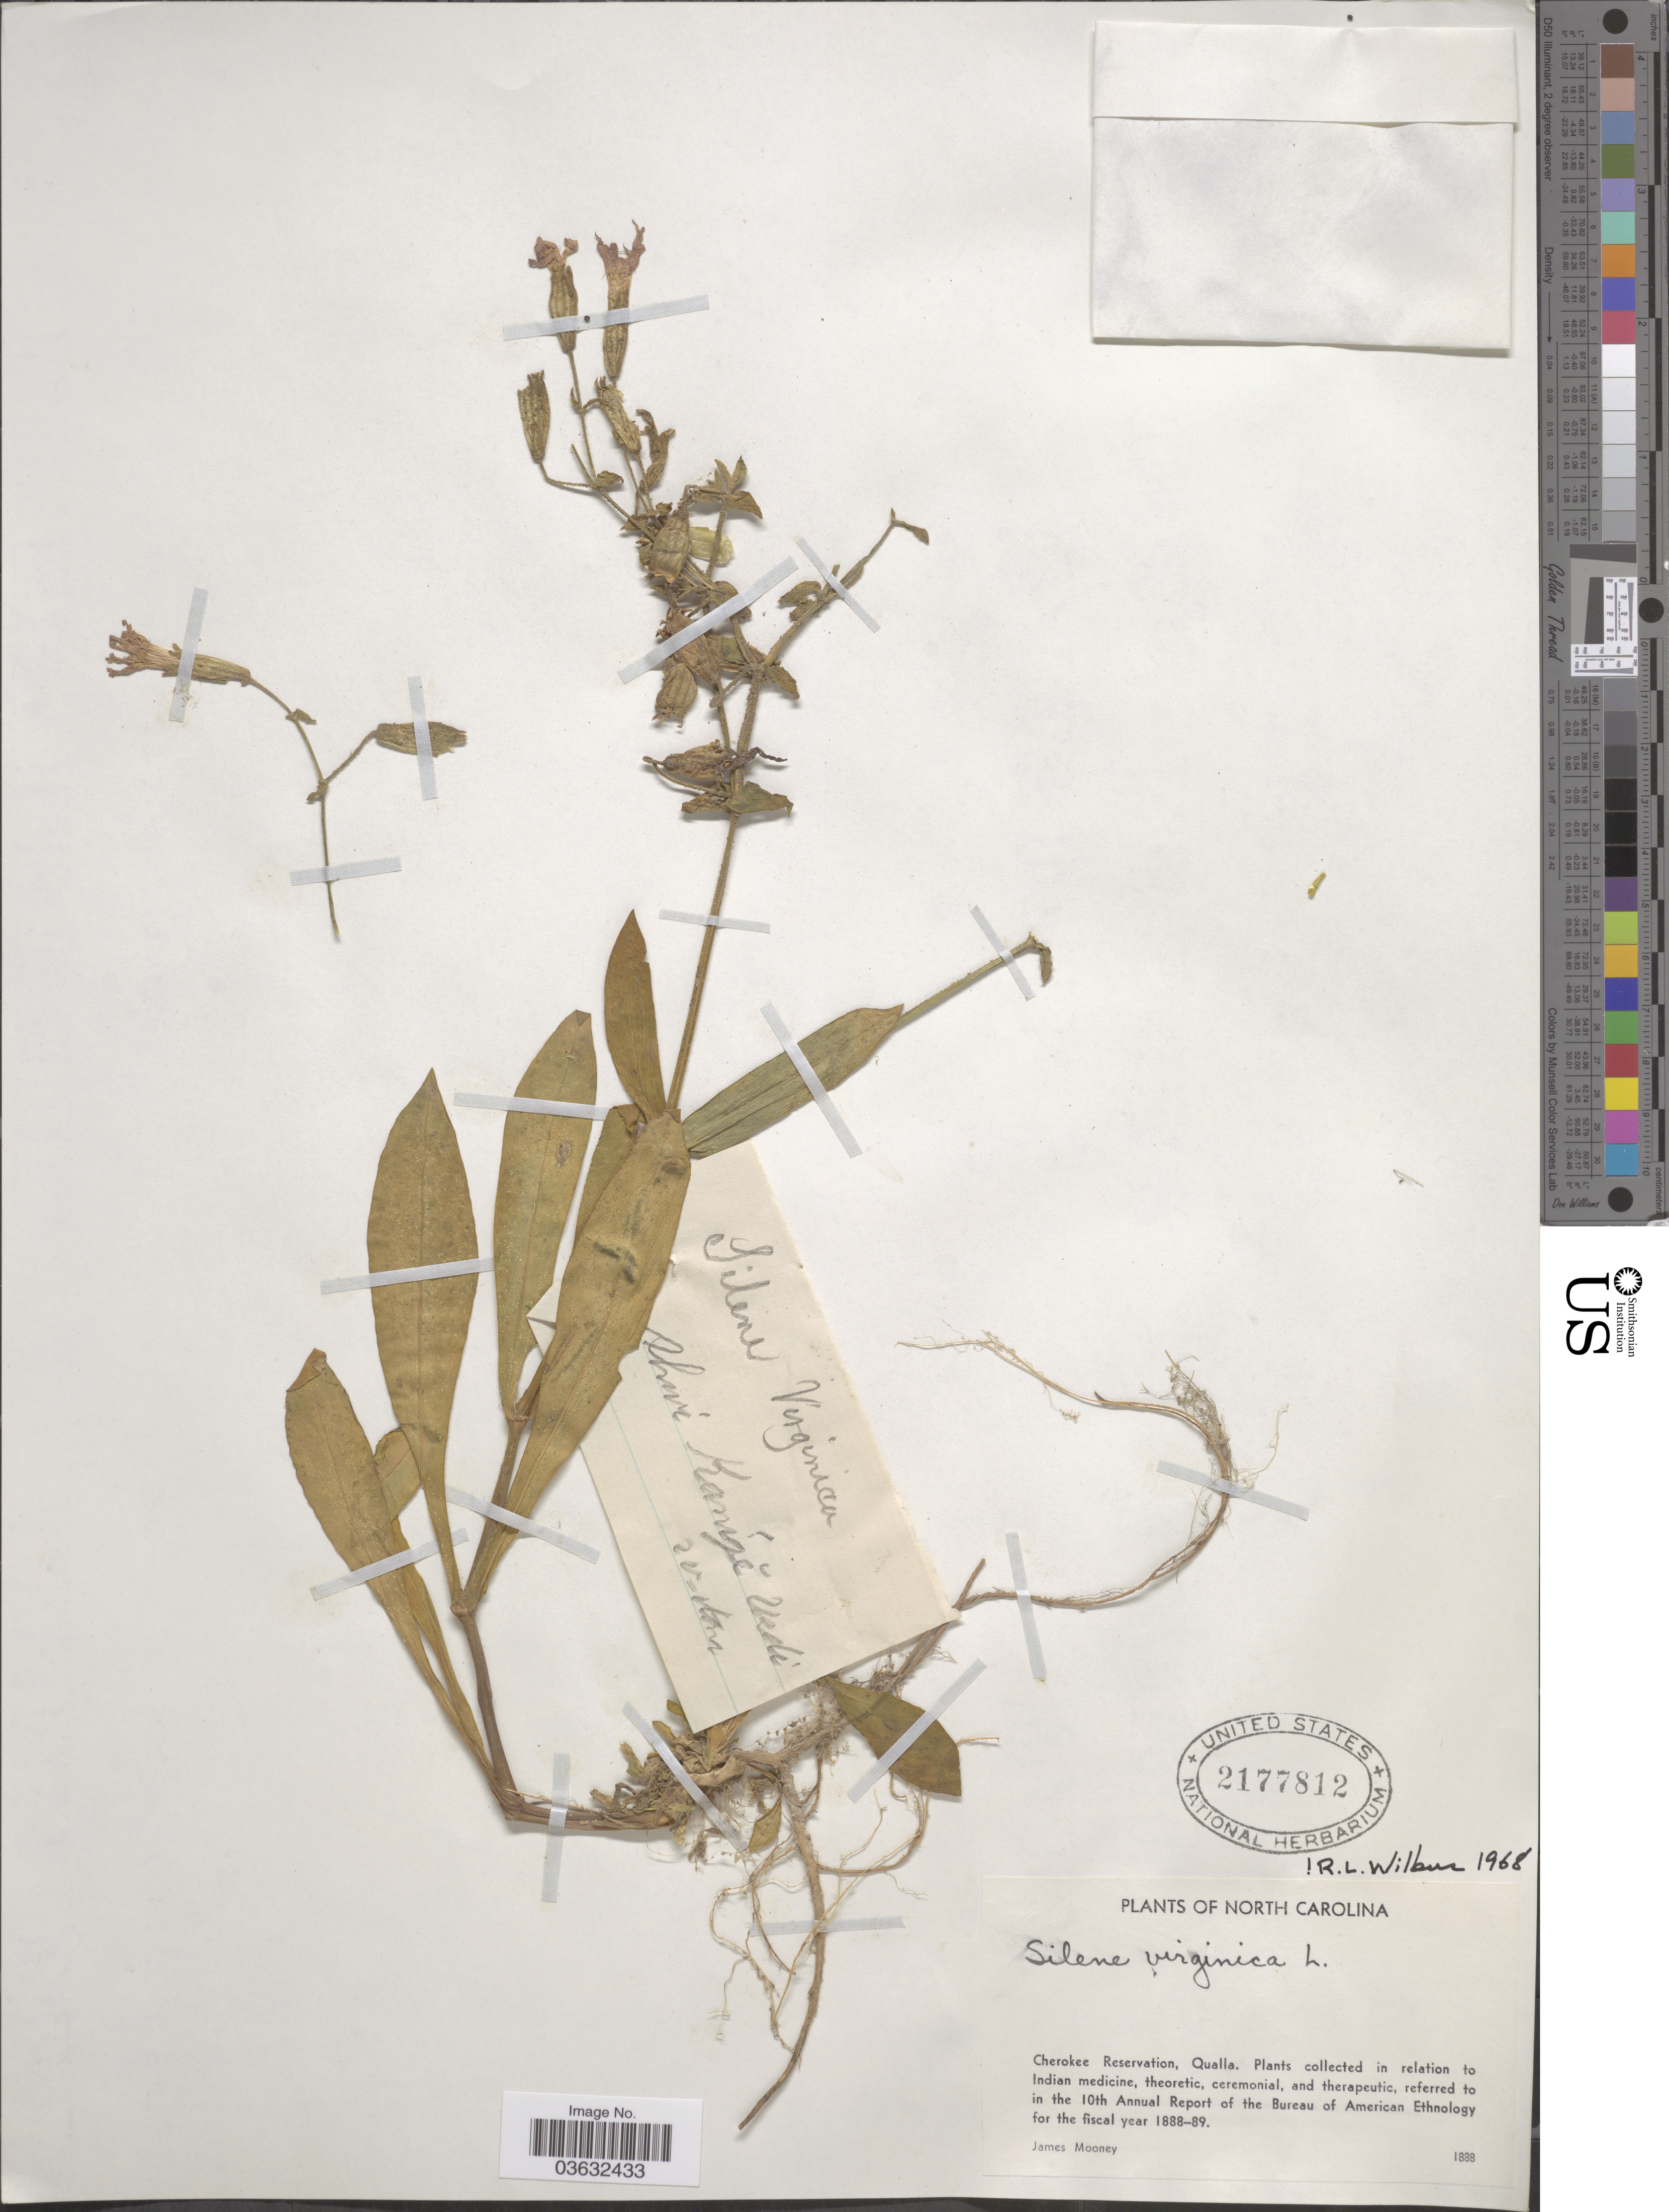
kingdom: Plantae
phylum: Tracheophyta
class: Magnoliopsida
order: Caryophyllales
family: Caryophyllaceae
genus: Silene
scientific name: Silene virginica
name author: L.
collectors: J. Mooney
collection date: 1888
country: United States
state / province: North Carolina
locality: Cherokee Reservation, Qualla.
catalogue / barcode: US 2177812